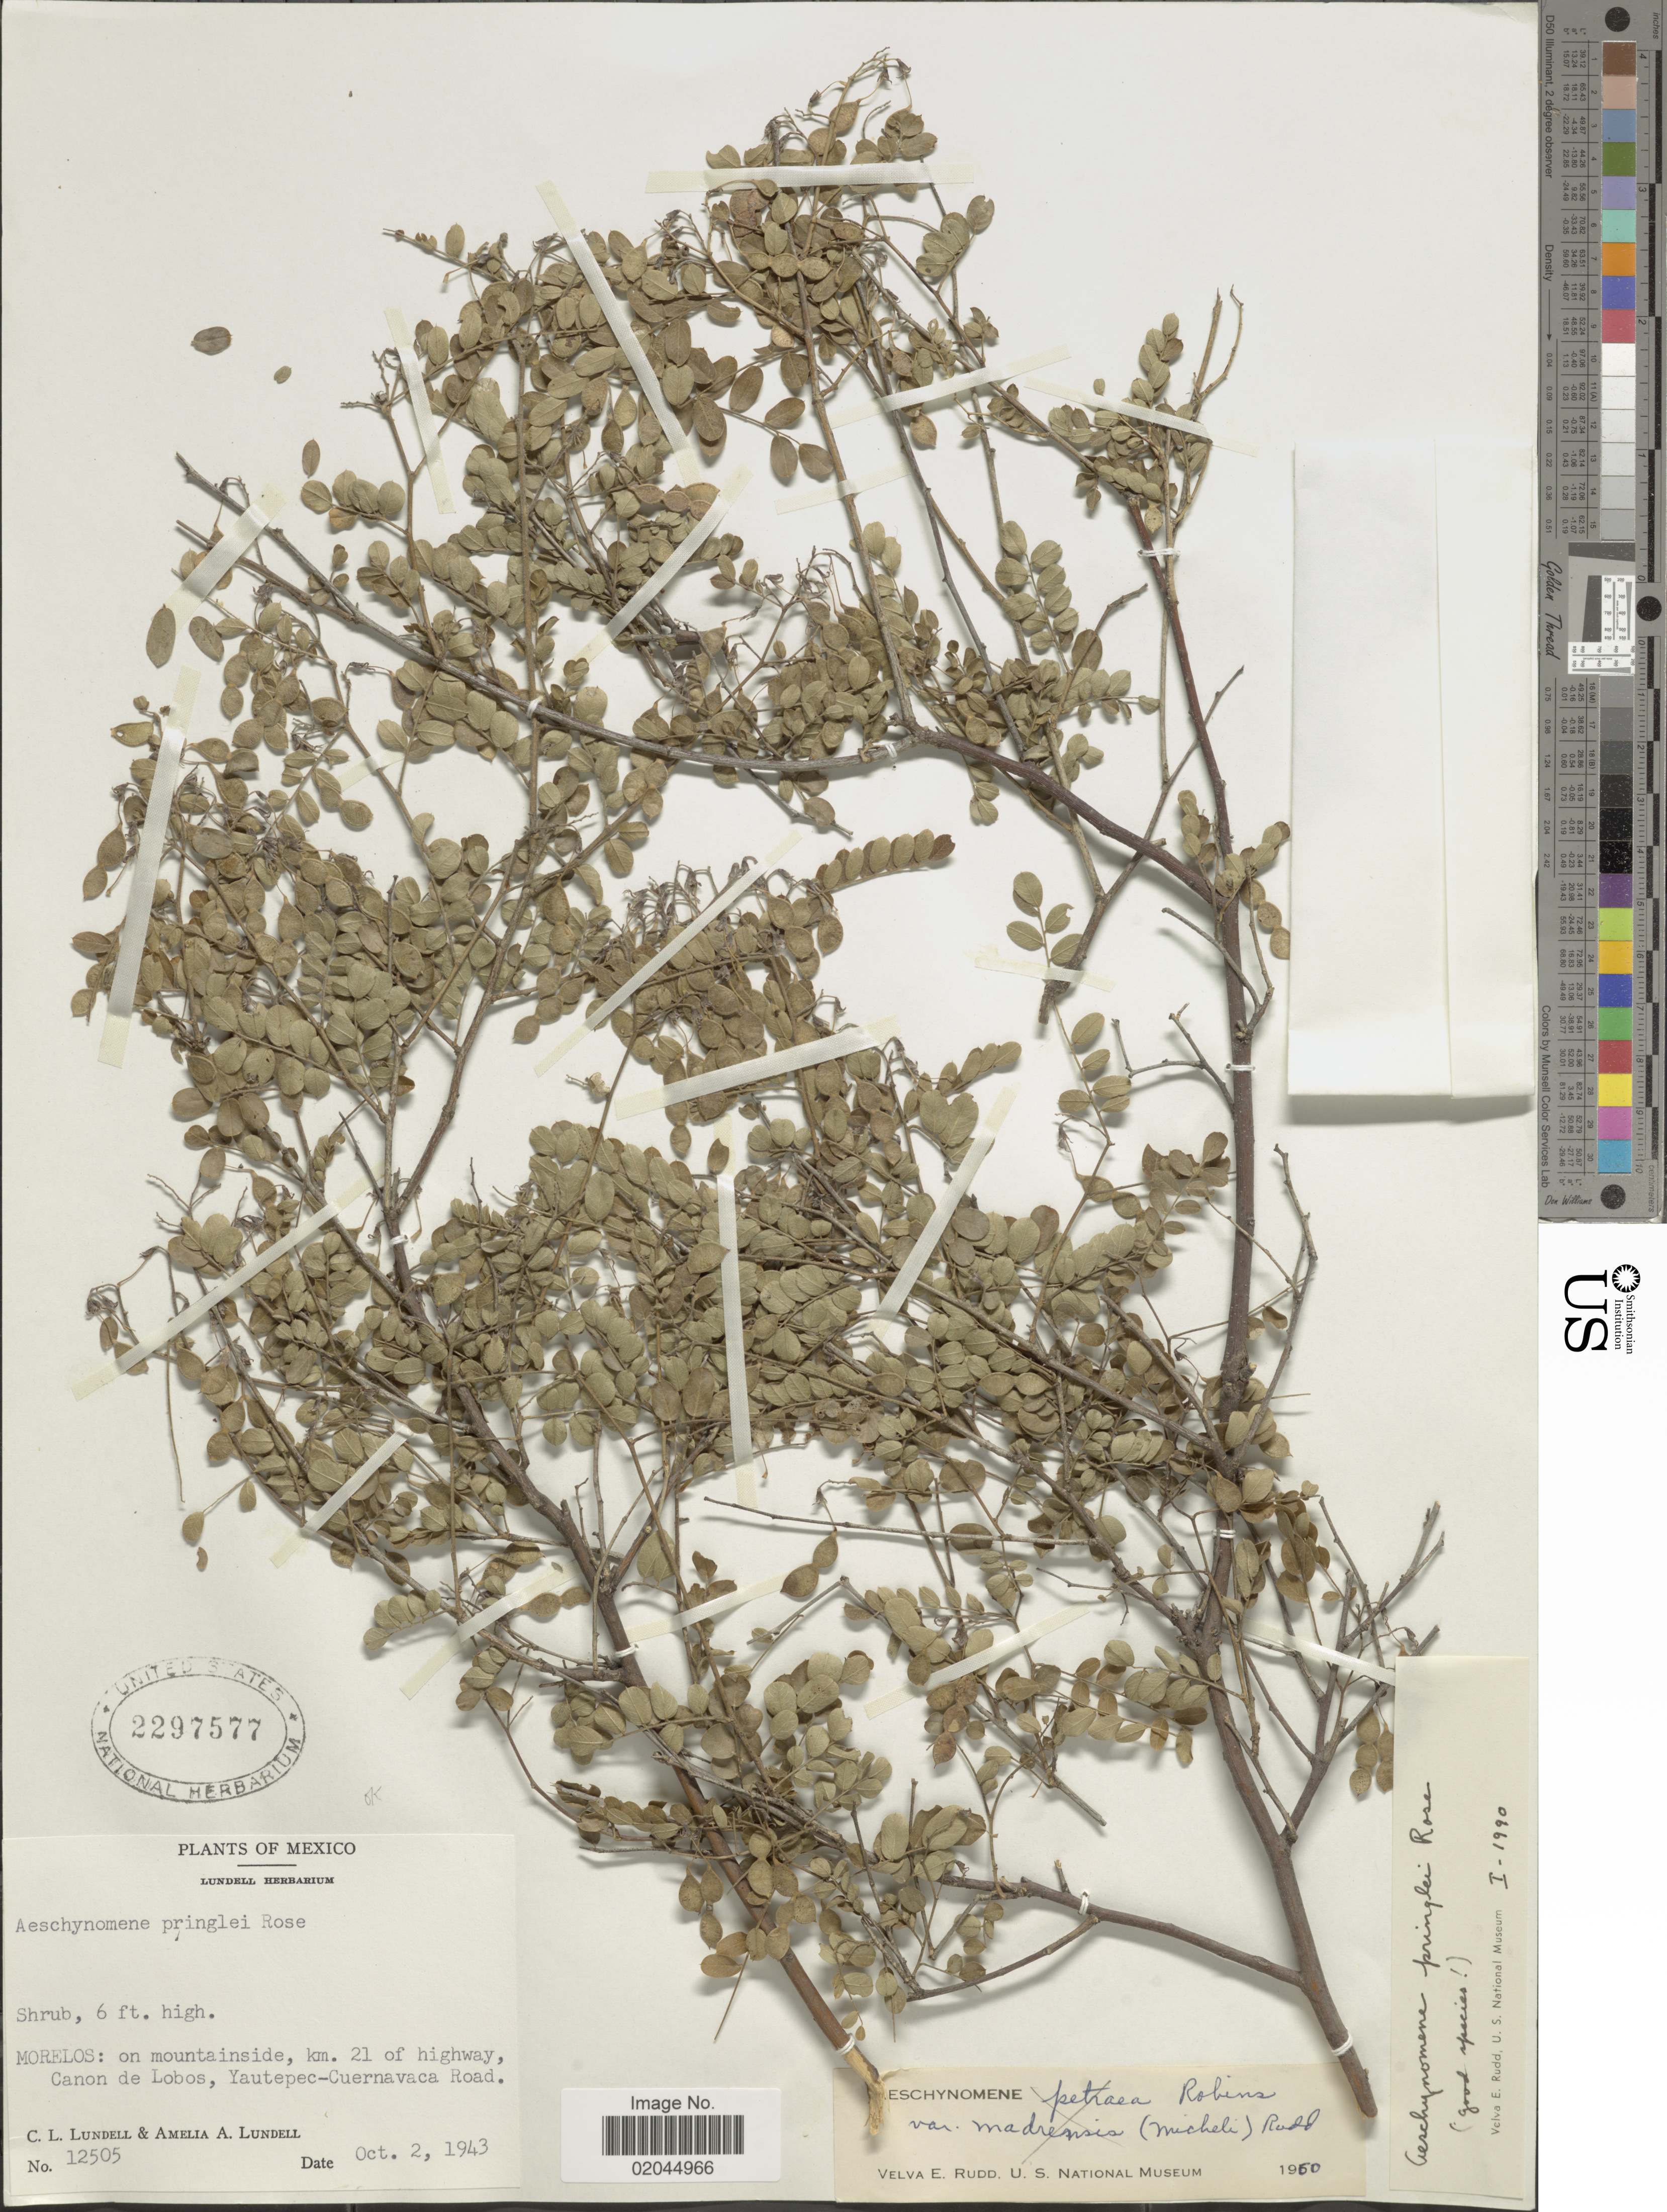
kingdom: Plantae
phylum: Tracheophyta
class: Magnoliopsida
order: Fabales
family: Fabaceae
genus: Aeschynomene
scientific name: Aeschynomene pringlei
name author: Rose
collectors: C. L. Lundell & A. A. Lundell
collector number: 12505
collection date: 1943-10-02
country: Mexico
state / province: Morelos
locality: Morelos: on mountainside, km 21 of highway, Canon de Lobos, Yautepec-Cuernavaca Road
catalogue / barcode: US 2297577